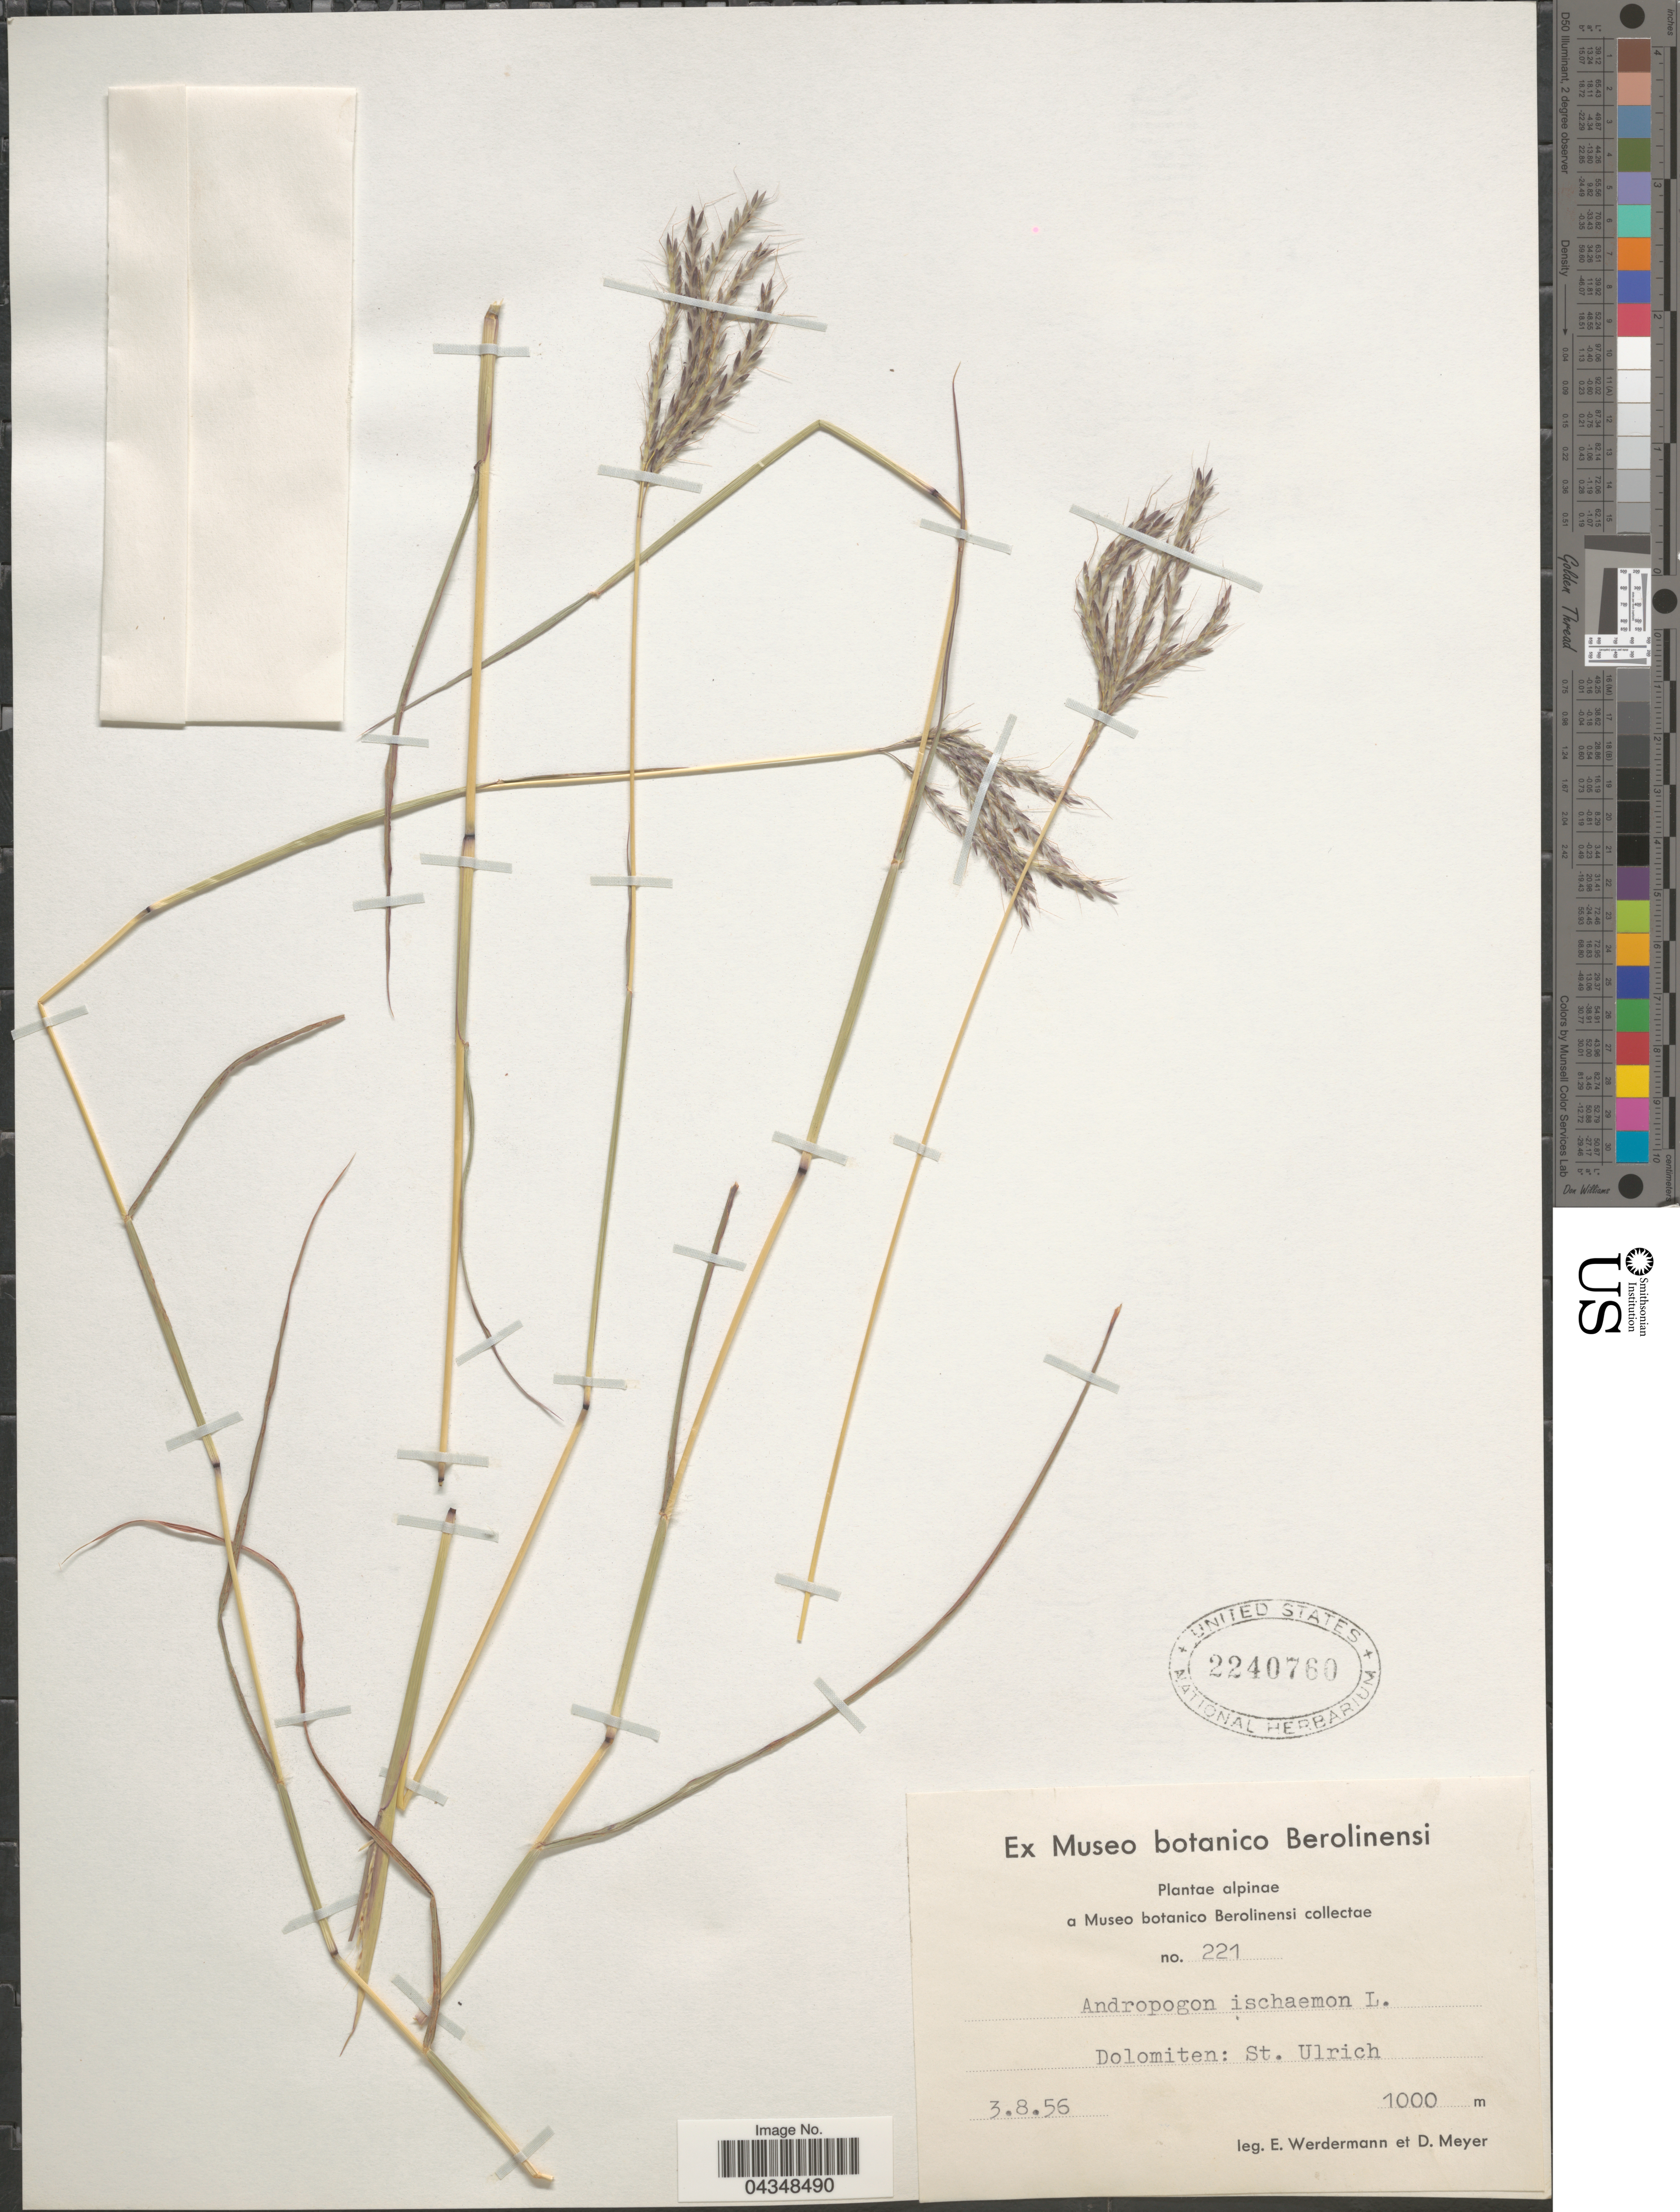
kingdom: Plantae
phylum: Tracheophyta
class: Liliopsida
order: Poales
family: Poaceae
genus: Bothriochloa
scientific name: Bothriochloa ischaemum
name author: (L.) Keng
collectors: E. Werdermann & D. Meyer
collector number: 221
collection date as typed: Transcribed d/m/y: 3/8/56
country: Italy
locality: Dolomiten: St. Ulrich.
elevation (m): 1000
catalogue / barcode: US 2240760